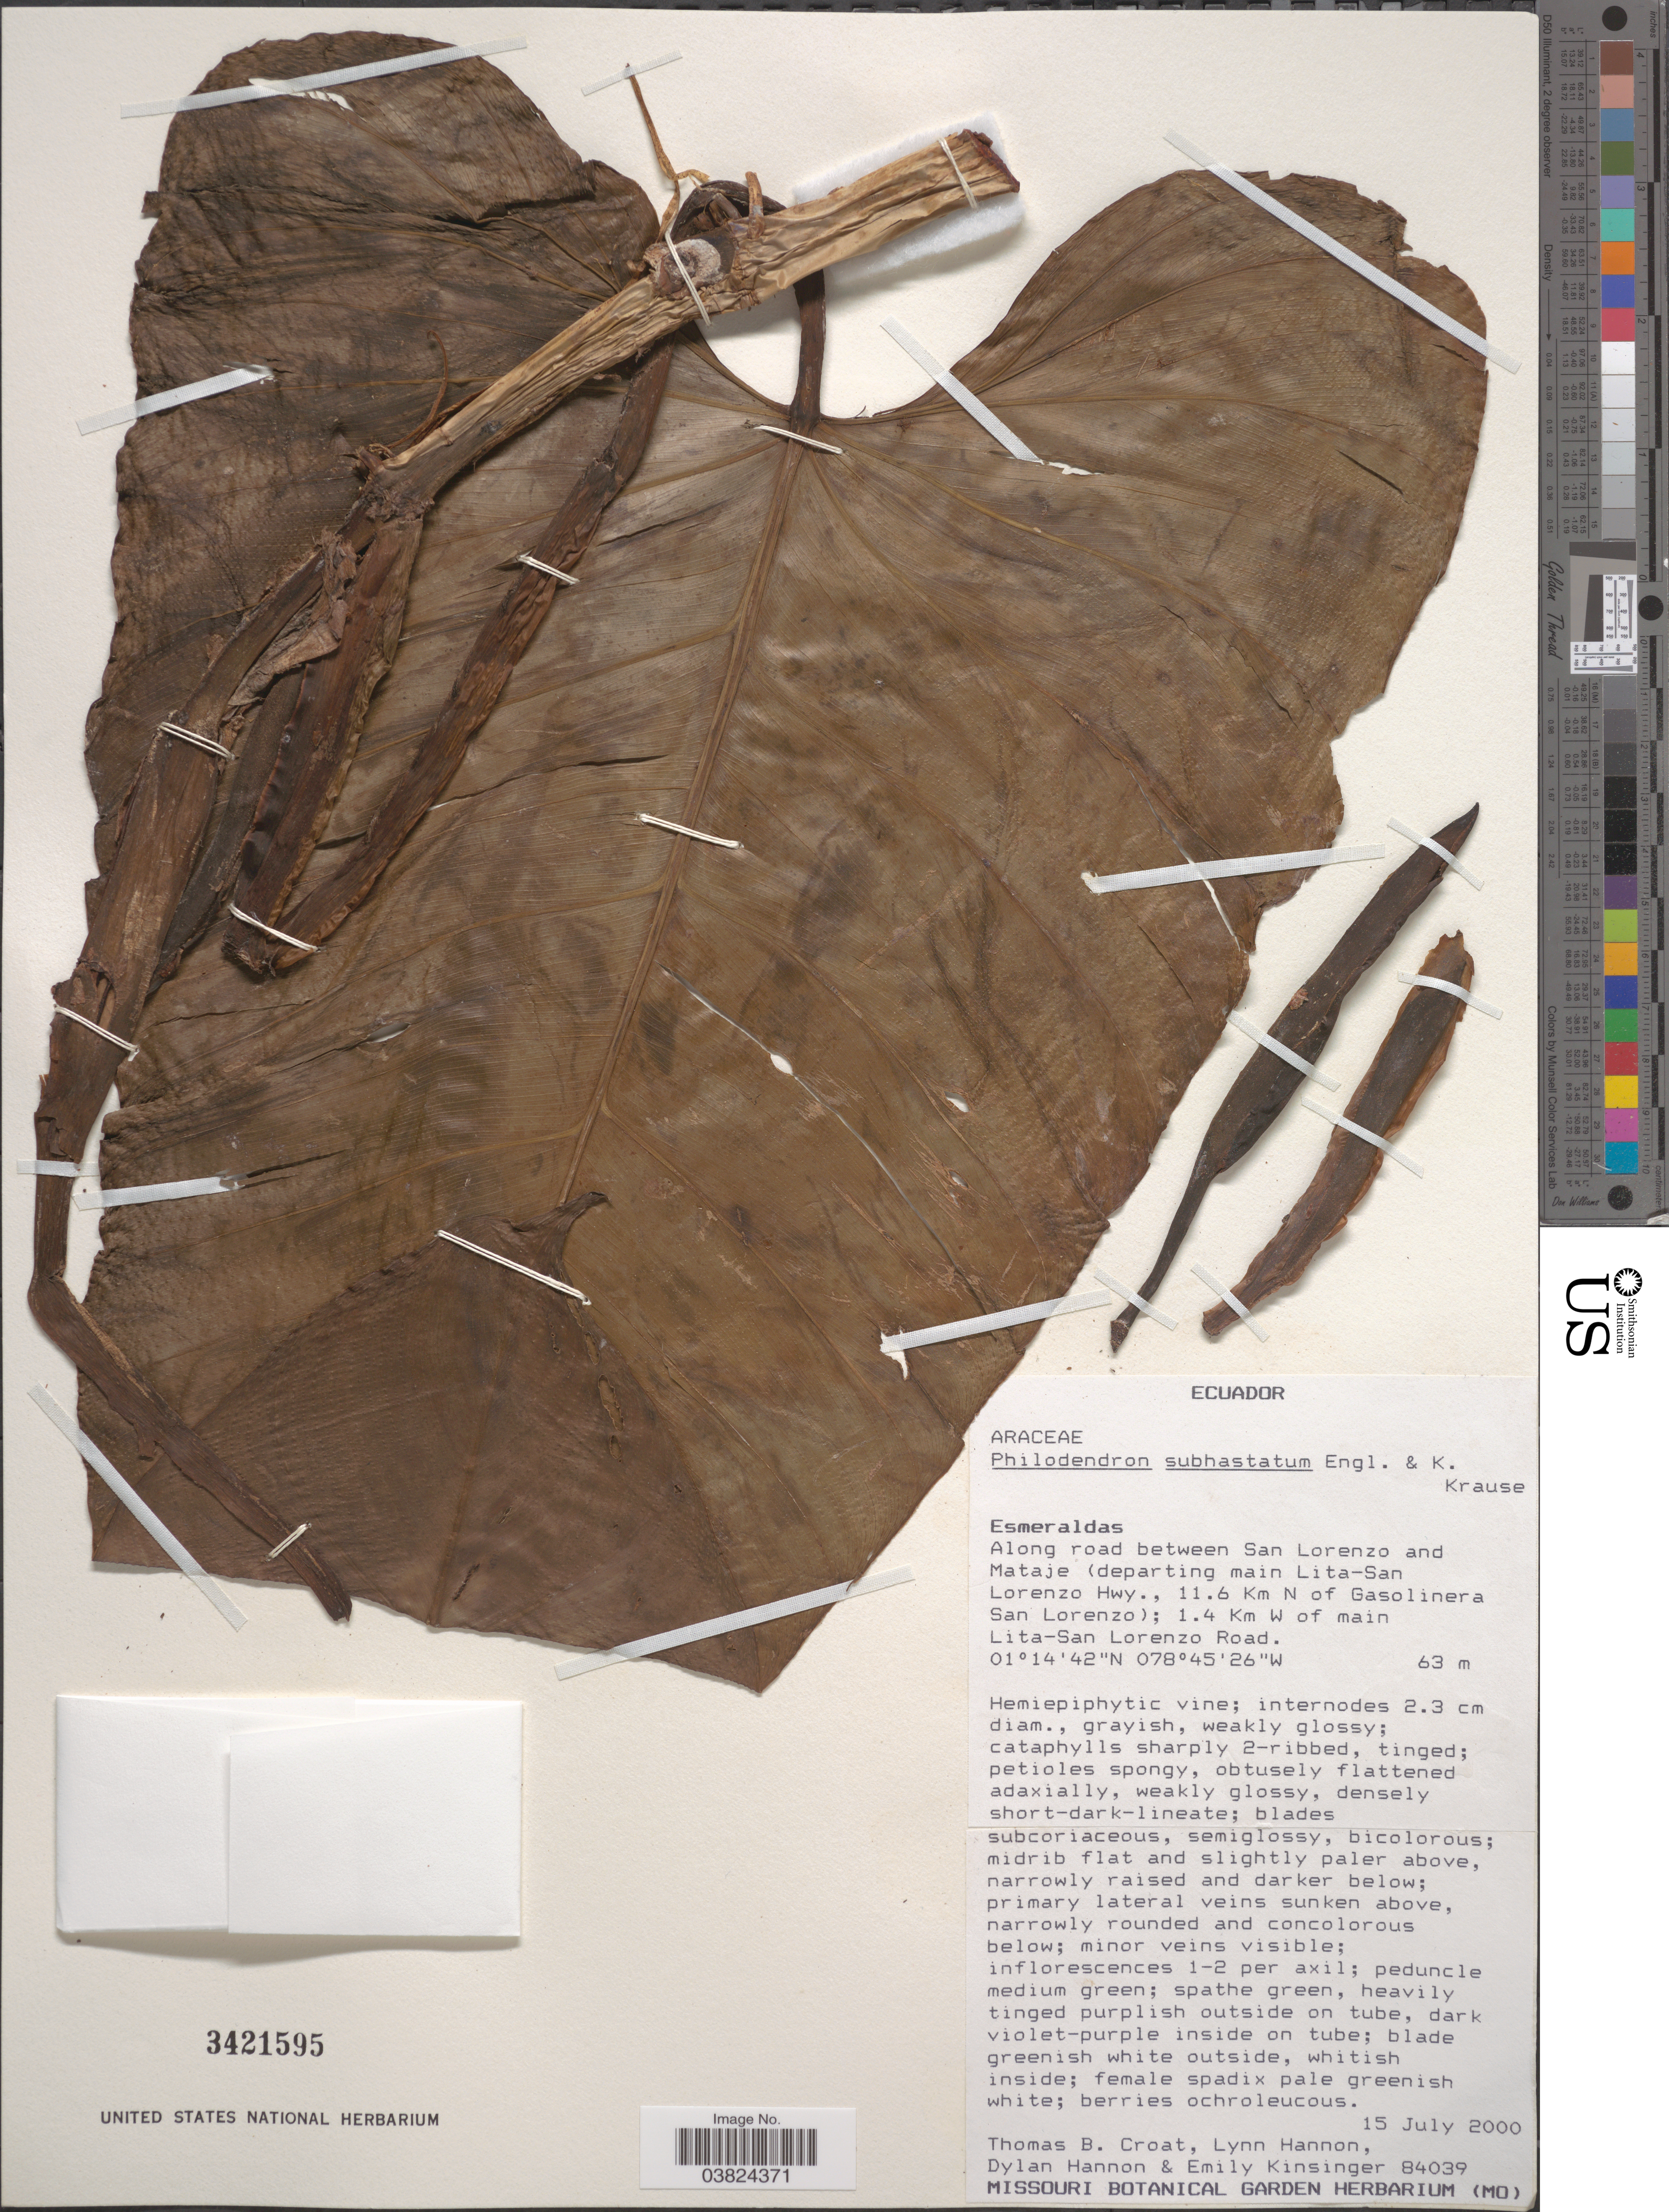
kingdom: Plantae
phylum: Tracheophyta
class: Liliopsida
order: Alismatales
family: Araceae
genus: Philodendron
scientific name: Philodendron subhastatum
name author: K. Krause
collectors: T. B. Croat, L. Hannon, D. Hannon & E. Kinsinger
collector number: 84039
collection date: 2000-07-15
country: Ecuador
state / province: Esmeraldas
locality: Along road between San Lorenzo and Mataje (departing main Lita-San Lorenzo Hwy., 11.6 Km N of Gasolinera San Lorenzo); 1.4 Km W of main Lita-San Lorenzo Road.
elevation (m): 63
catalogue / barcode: US 3421595